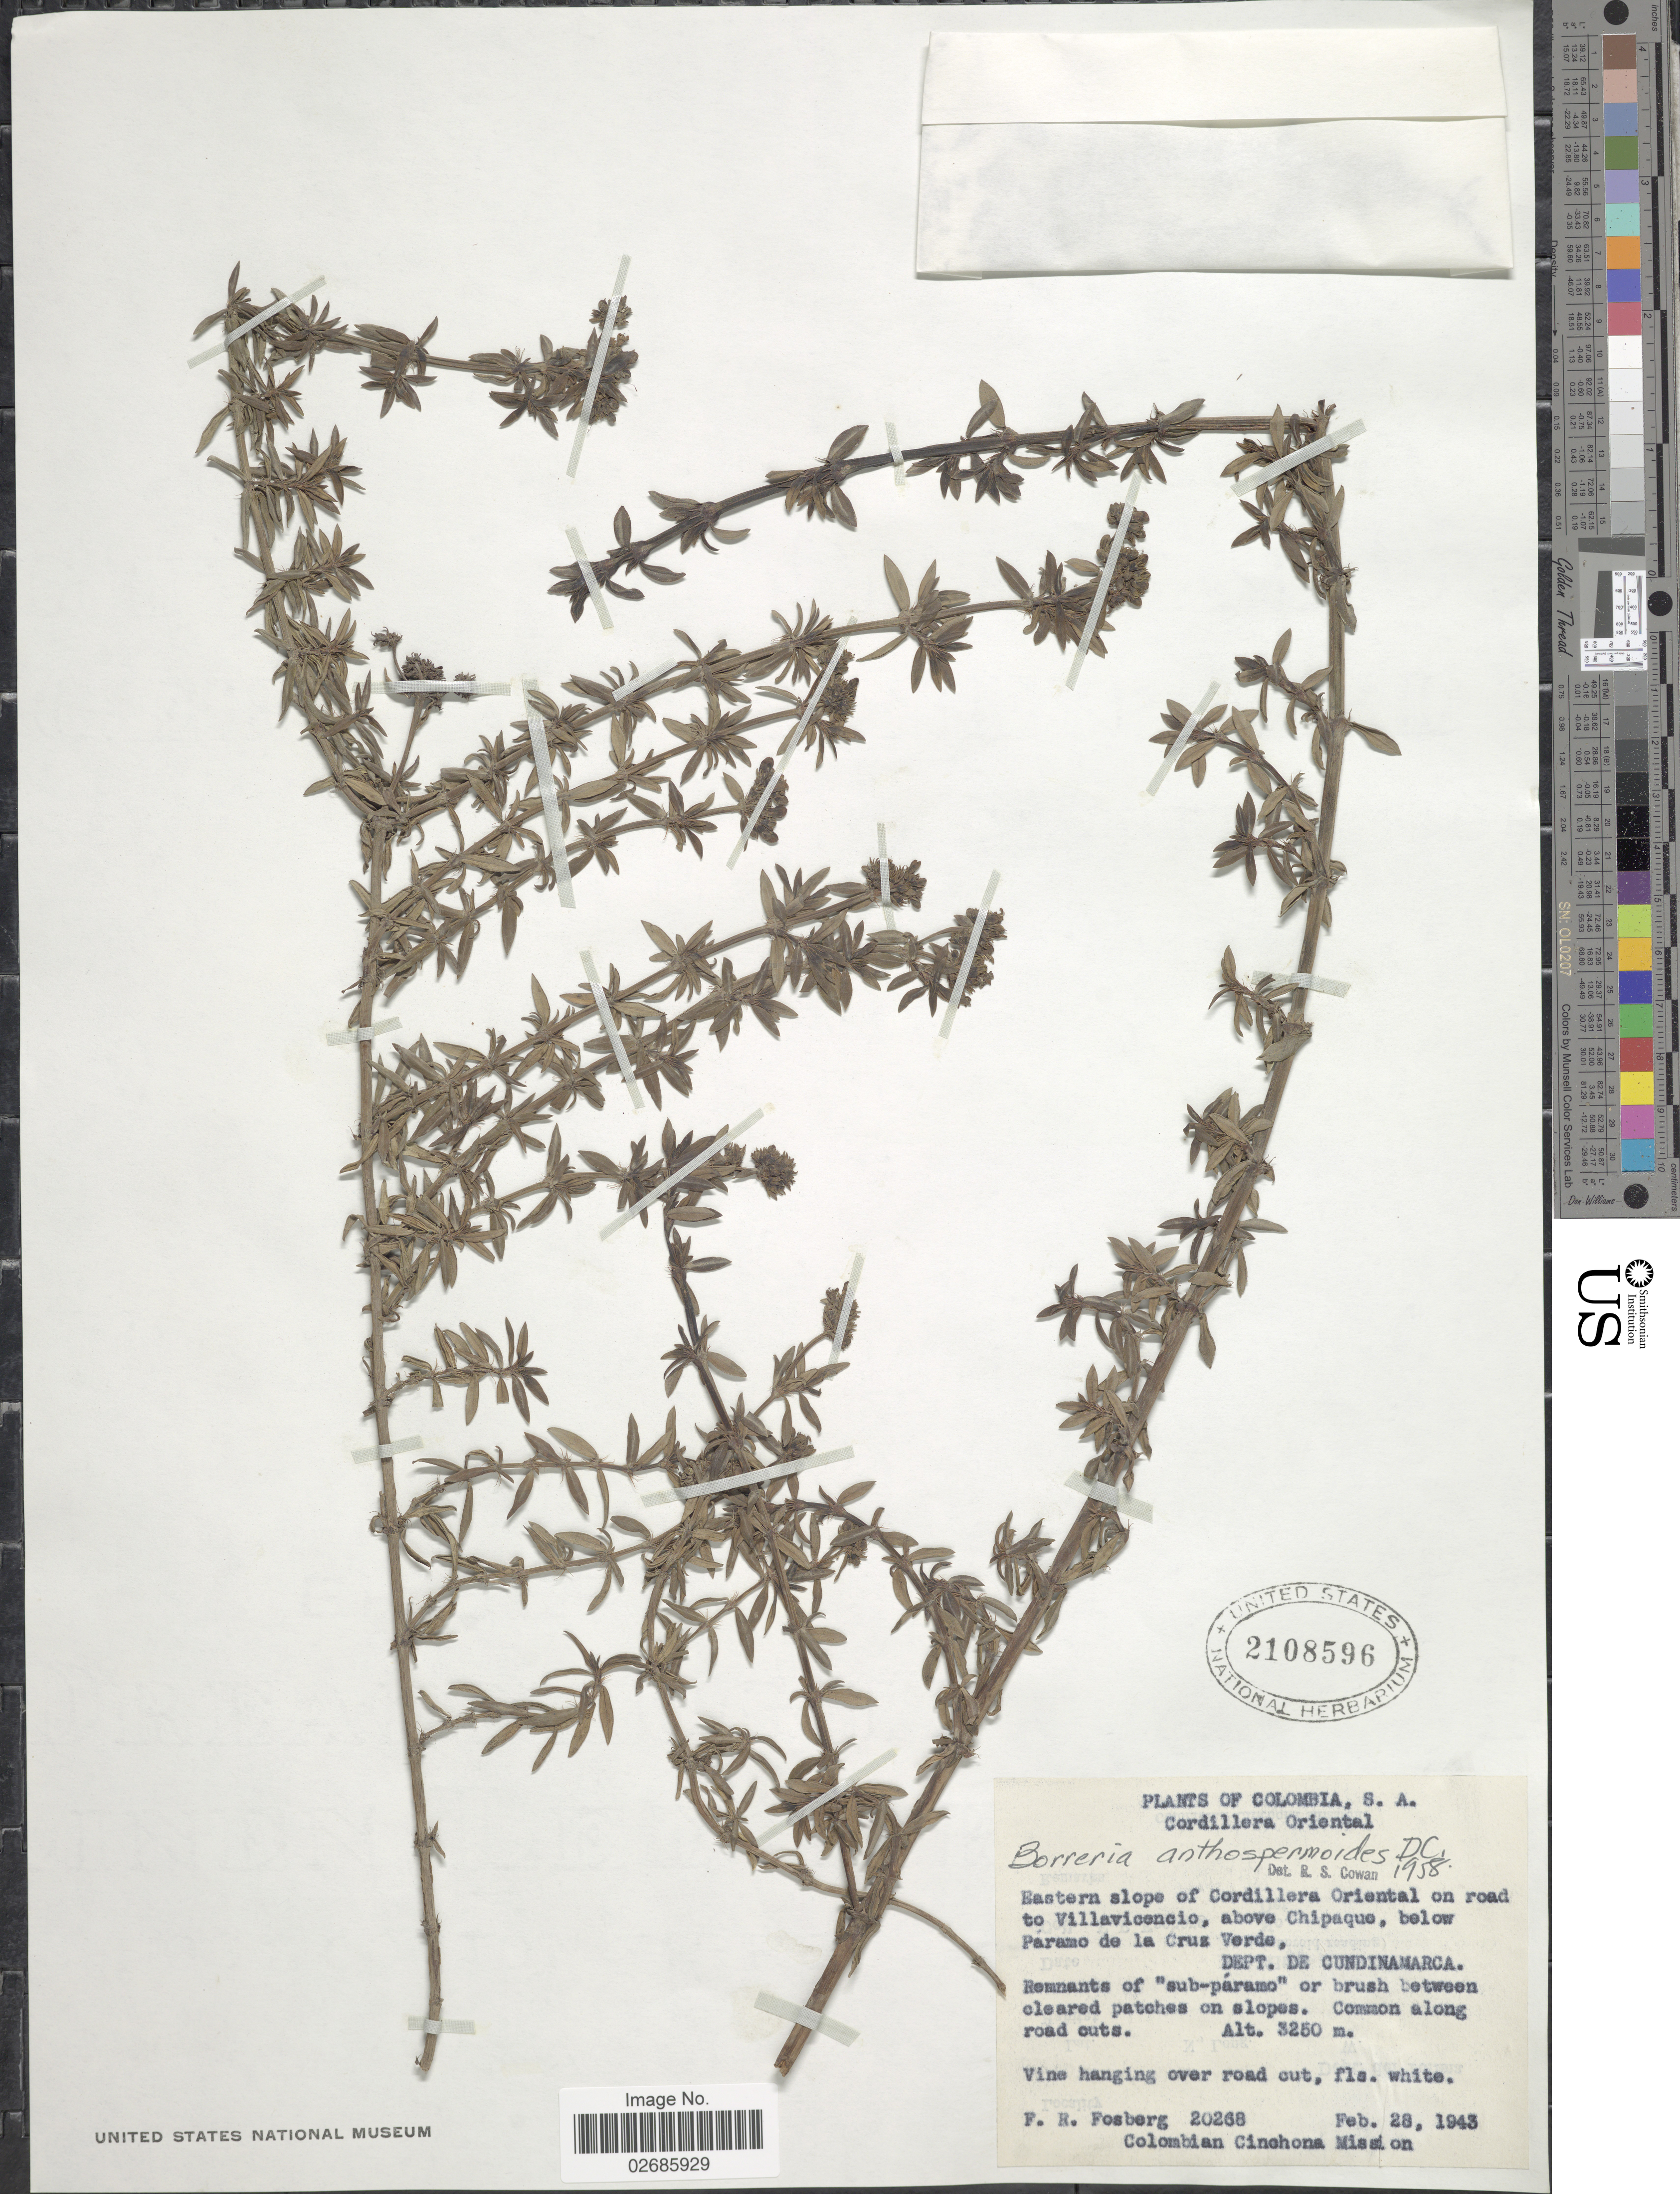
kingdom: Plantae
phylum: Tracheophyta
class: Magnoliopsida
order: Gentianales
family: Rubiaceae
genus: Borreria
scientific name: Borreria anthospermoides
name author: DC.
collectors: F. R. Fosberg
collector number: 20268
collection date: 1943-02-28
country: Colombia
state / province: Cundinamarca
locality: Cordillera Oriental, Eastern slope of Cordillera Oriental on road to Villavicencio, above Chipaque, below Paramo de la Cruz Verde, Dept. de. Cundinamarca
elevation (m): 3250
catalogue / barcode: US 2108596